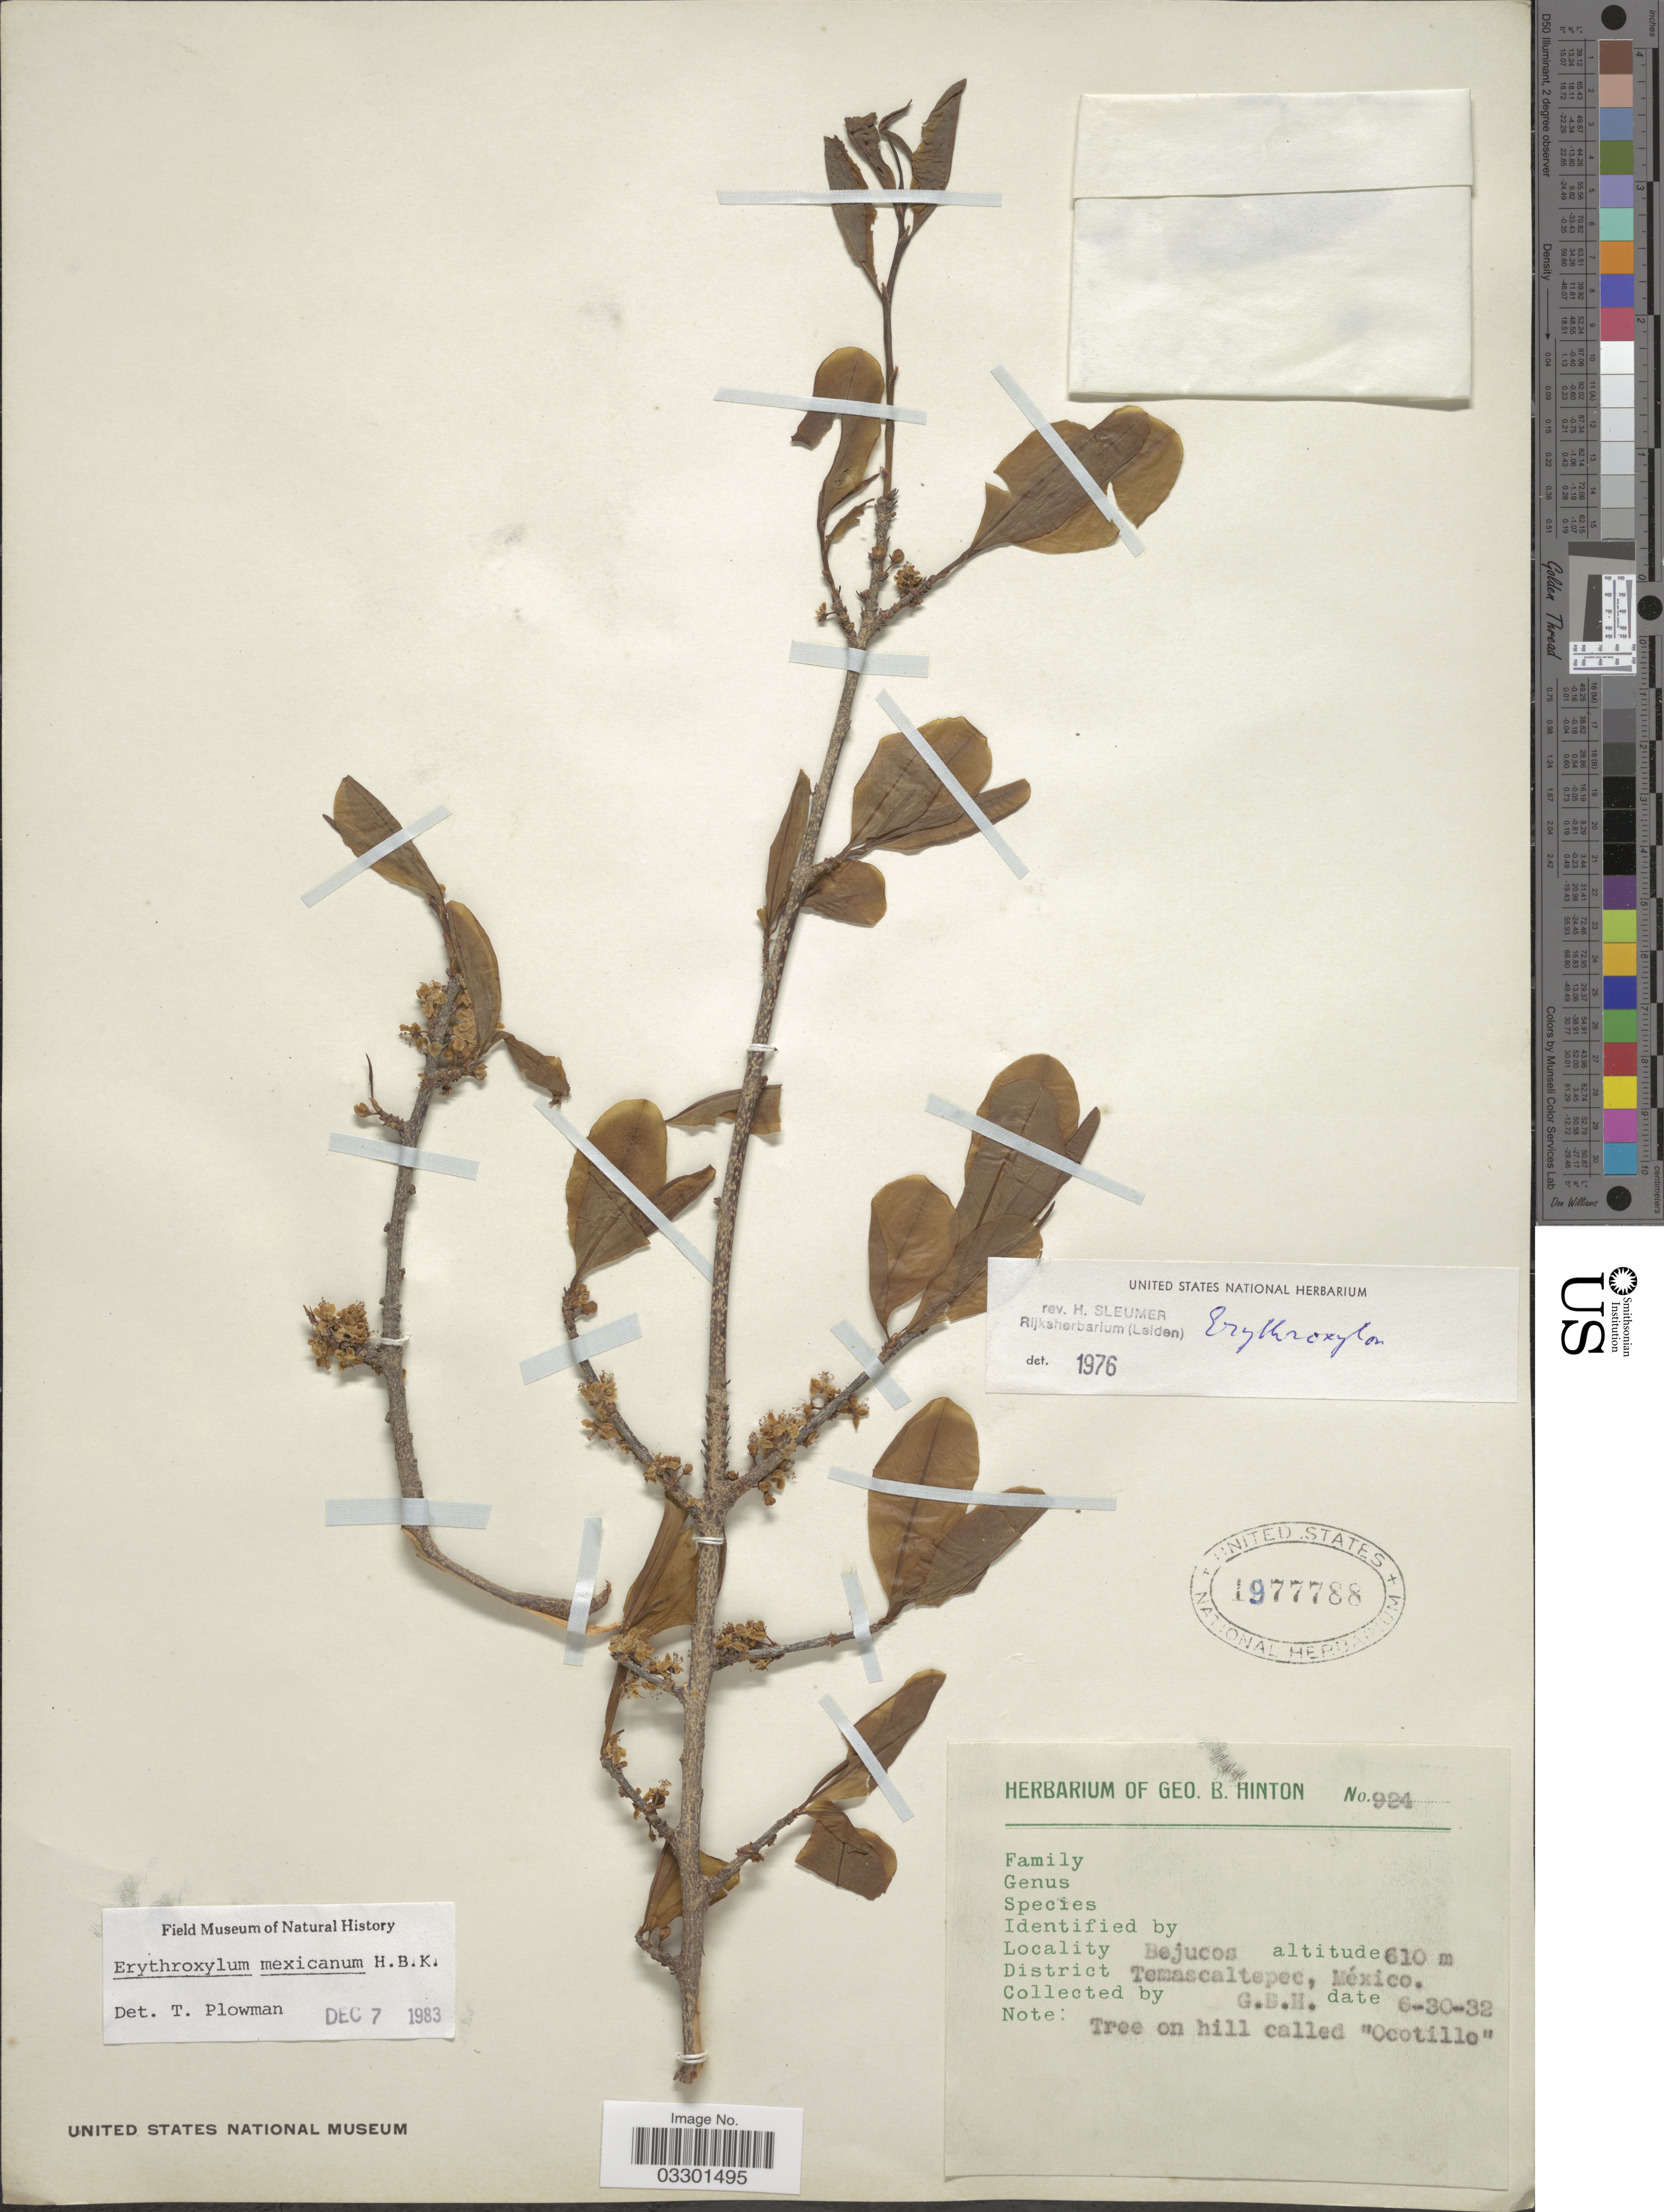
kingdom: Plantae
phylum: Tracheophyta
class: Magnoliopsida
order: Malpighiales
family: Erythroxylaceae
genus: Erythroxylum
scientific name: Erythroxylum mexicanum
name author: Kunth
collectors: G. B. Hinton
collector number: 924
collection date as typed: Transcribed d/m/y: 30/6/32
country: Mexico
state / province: México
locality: Bejucos. District Temascaltepec.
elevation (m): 610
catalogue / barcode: US 1977788